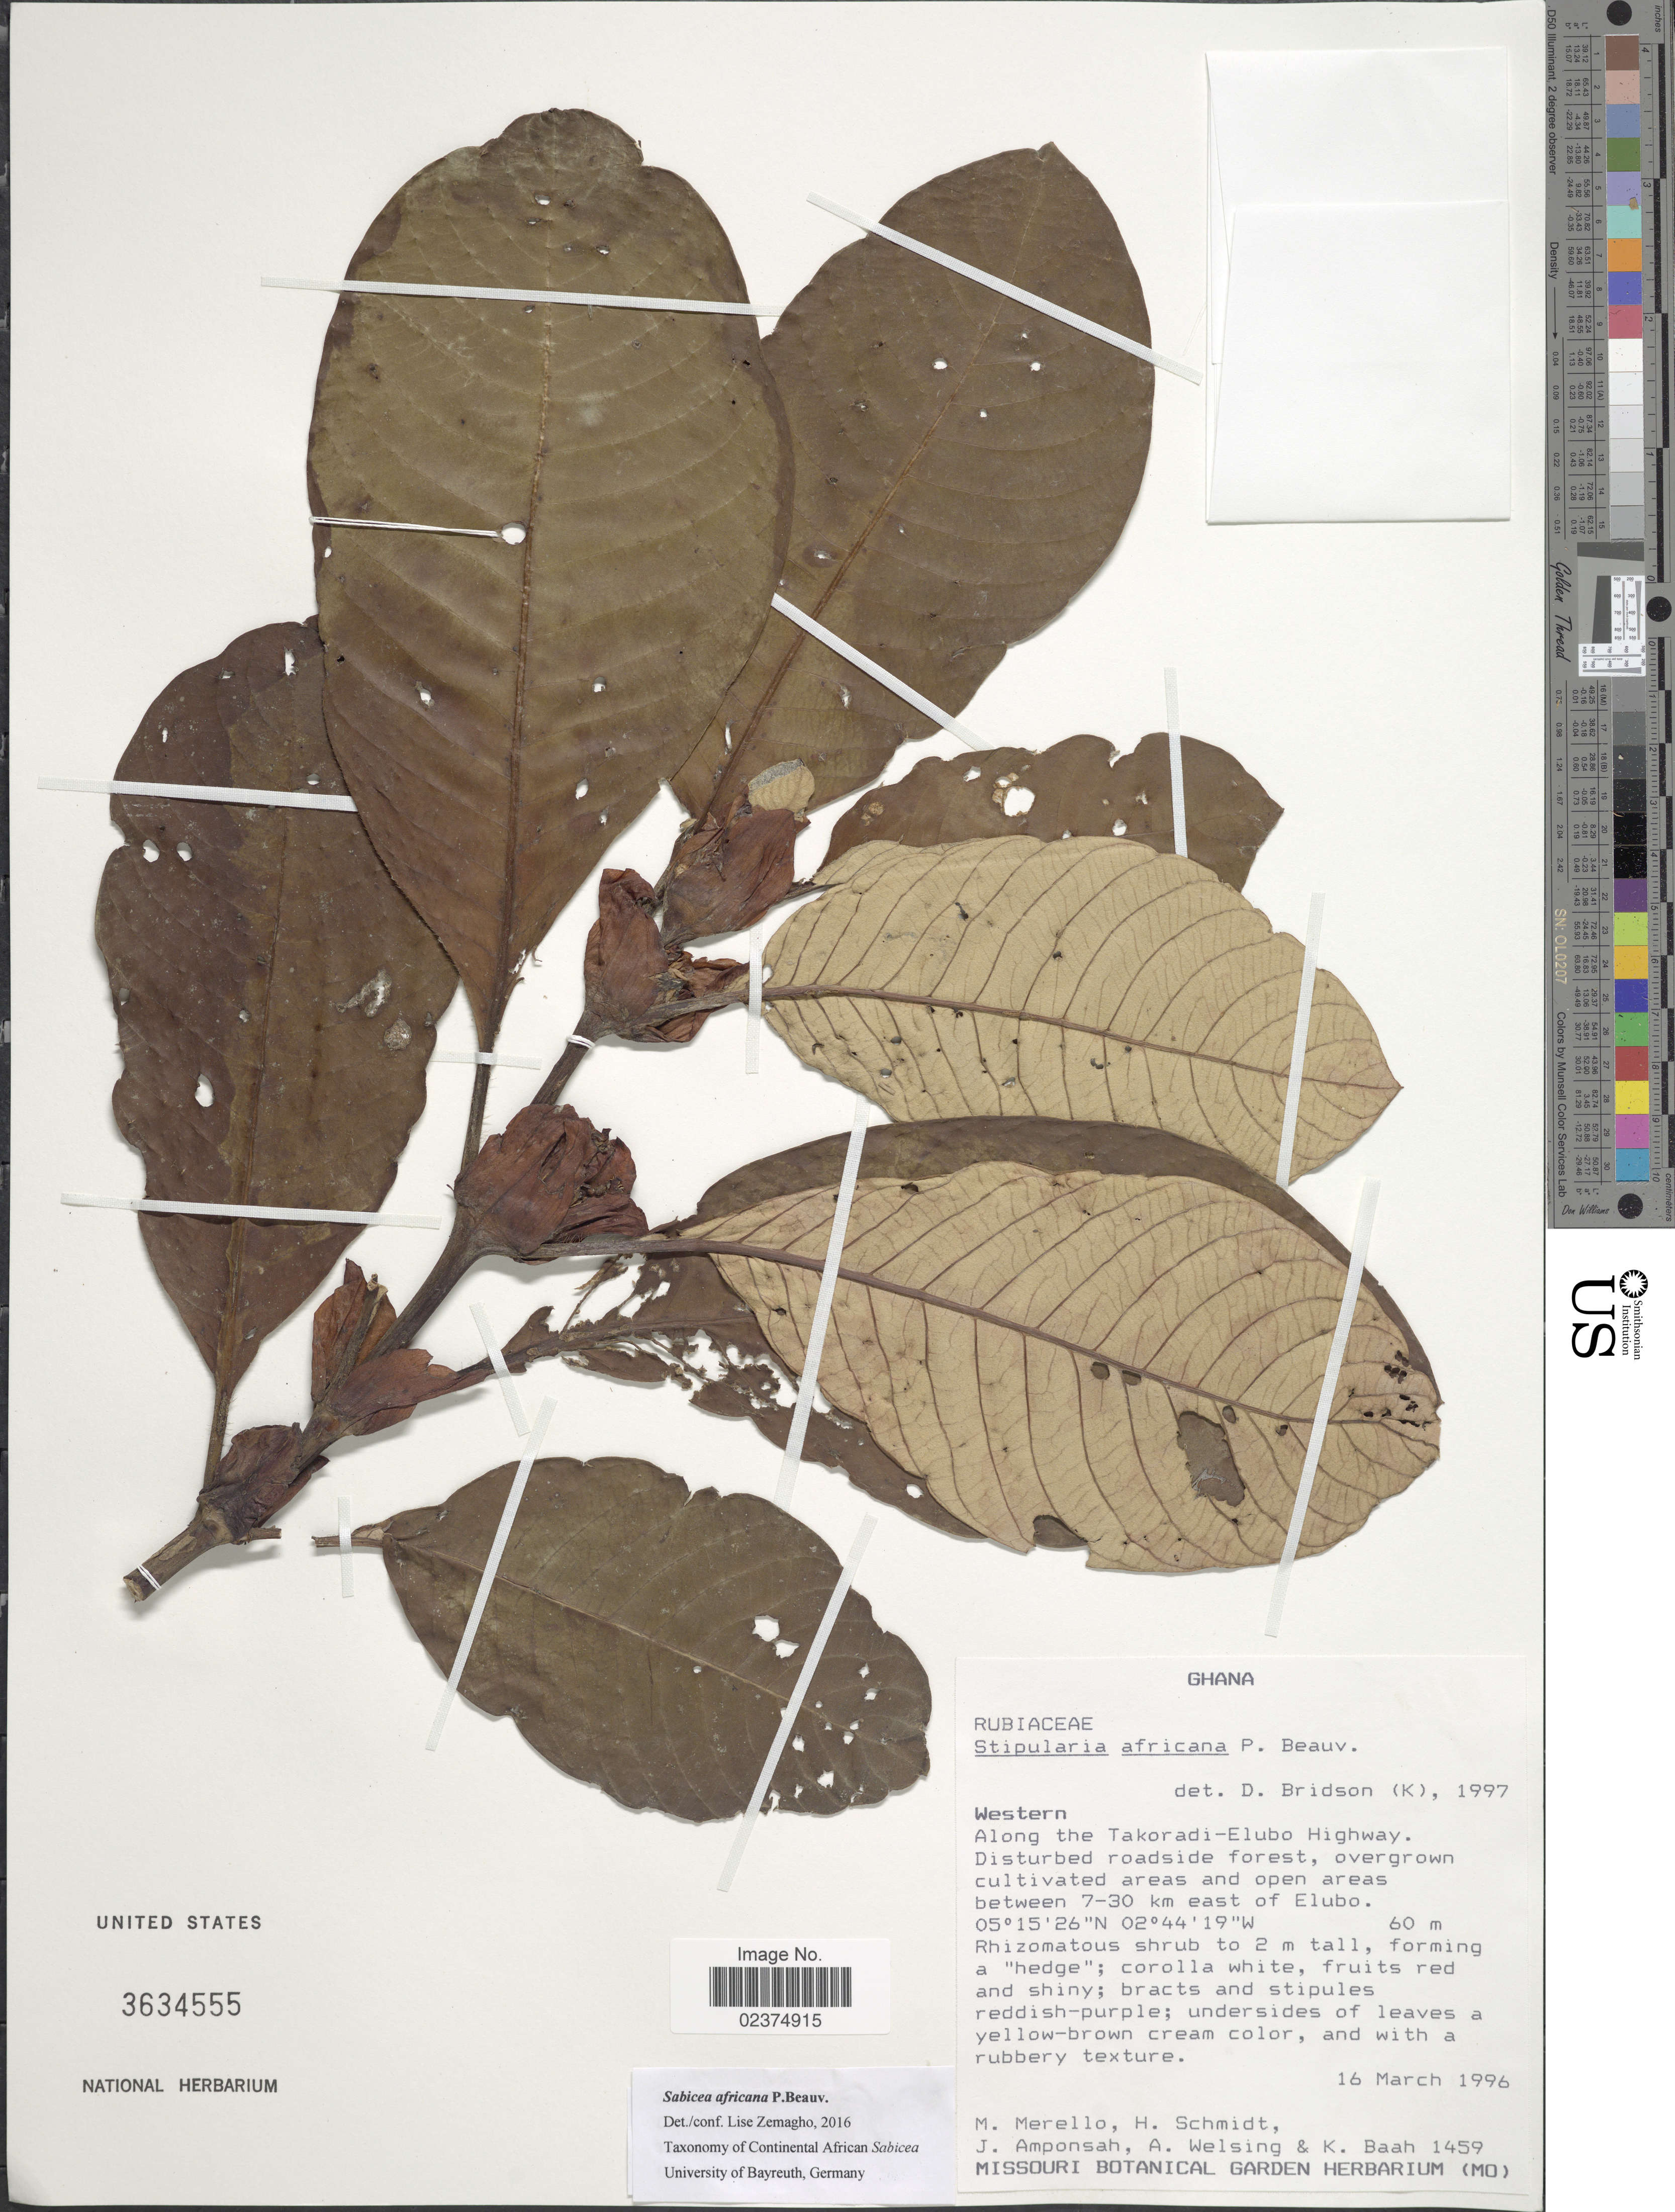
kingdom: Plantae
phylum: Tracheophyta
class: Magnoliopsida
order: Gentianales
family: Rubiaceae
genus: Sabicea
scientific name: Sabicea africana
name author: (P. Beauv.) Hepper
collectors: M. Merello, H. Schmidt, J. Amponsah, A. Welsing & K. Baah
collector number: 1459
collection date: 1996-03-16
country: Ghana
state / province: Western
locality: Along the Takoradi- Elubo Highway. Disturbed roadside forest, overgrown cultivated areas and open areas between 7-30 km east of Elubo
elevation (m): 60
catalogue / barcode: US 3634555